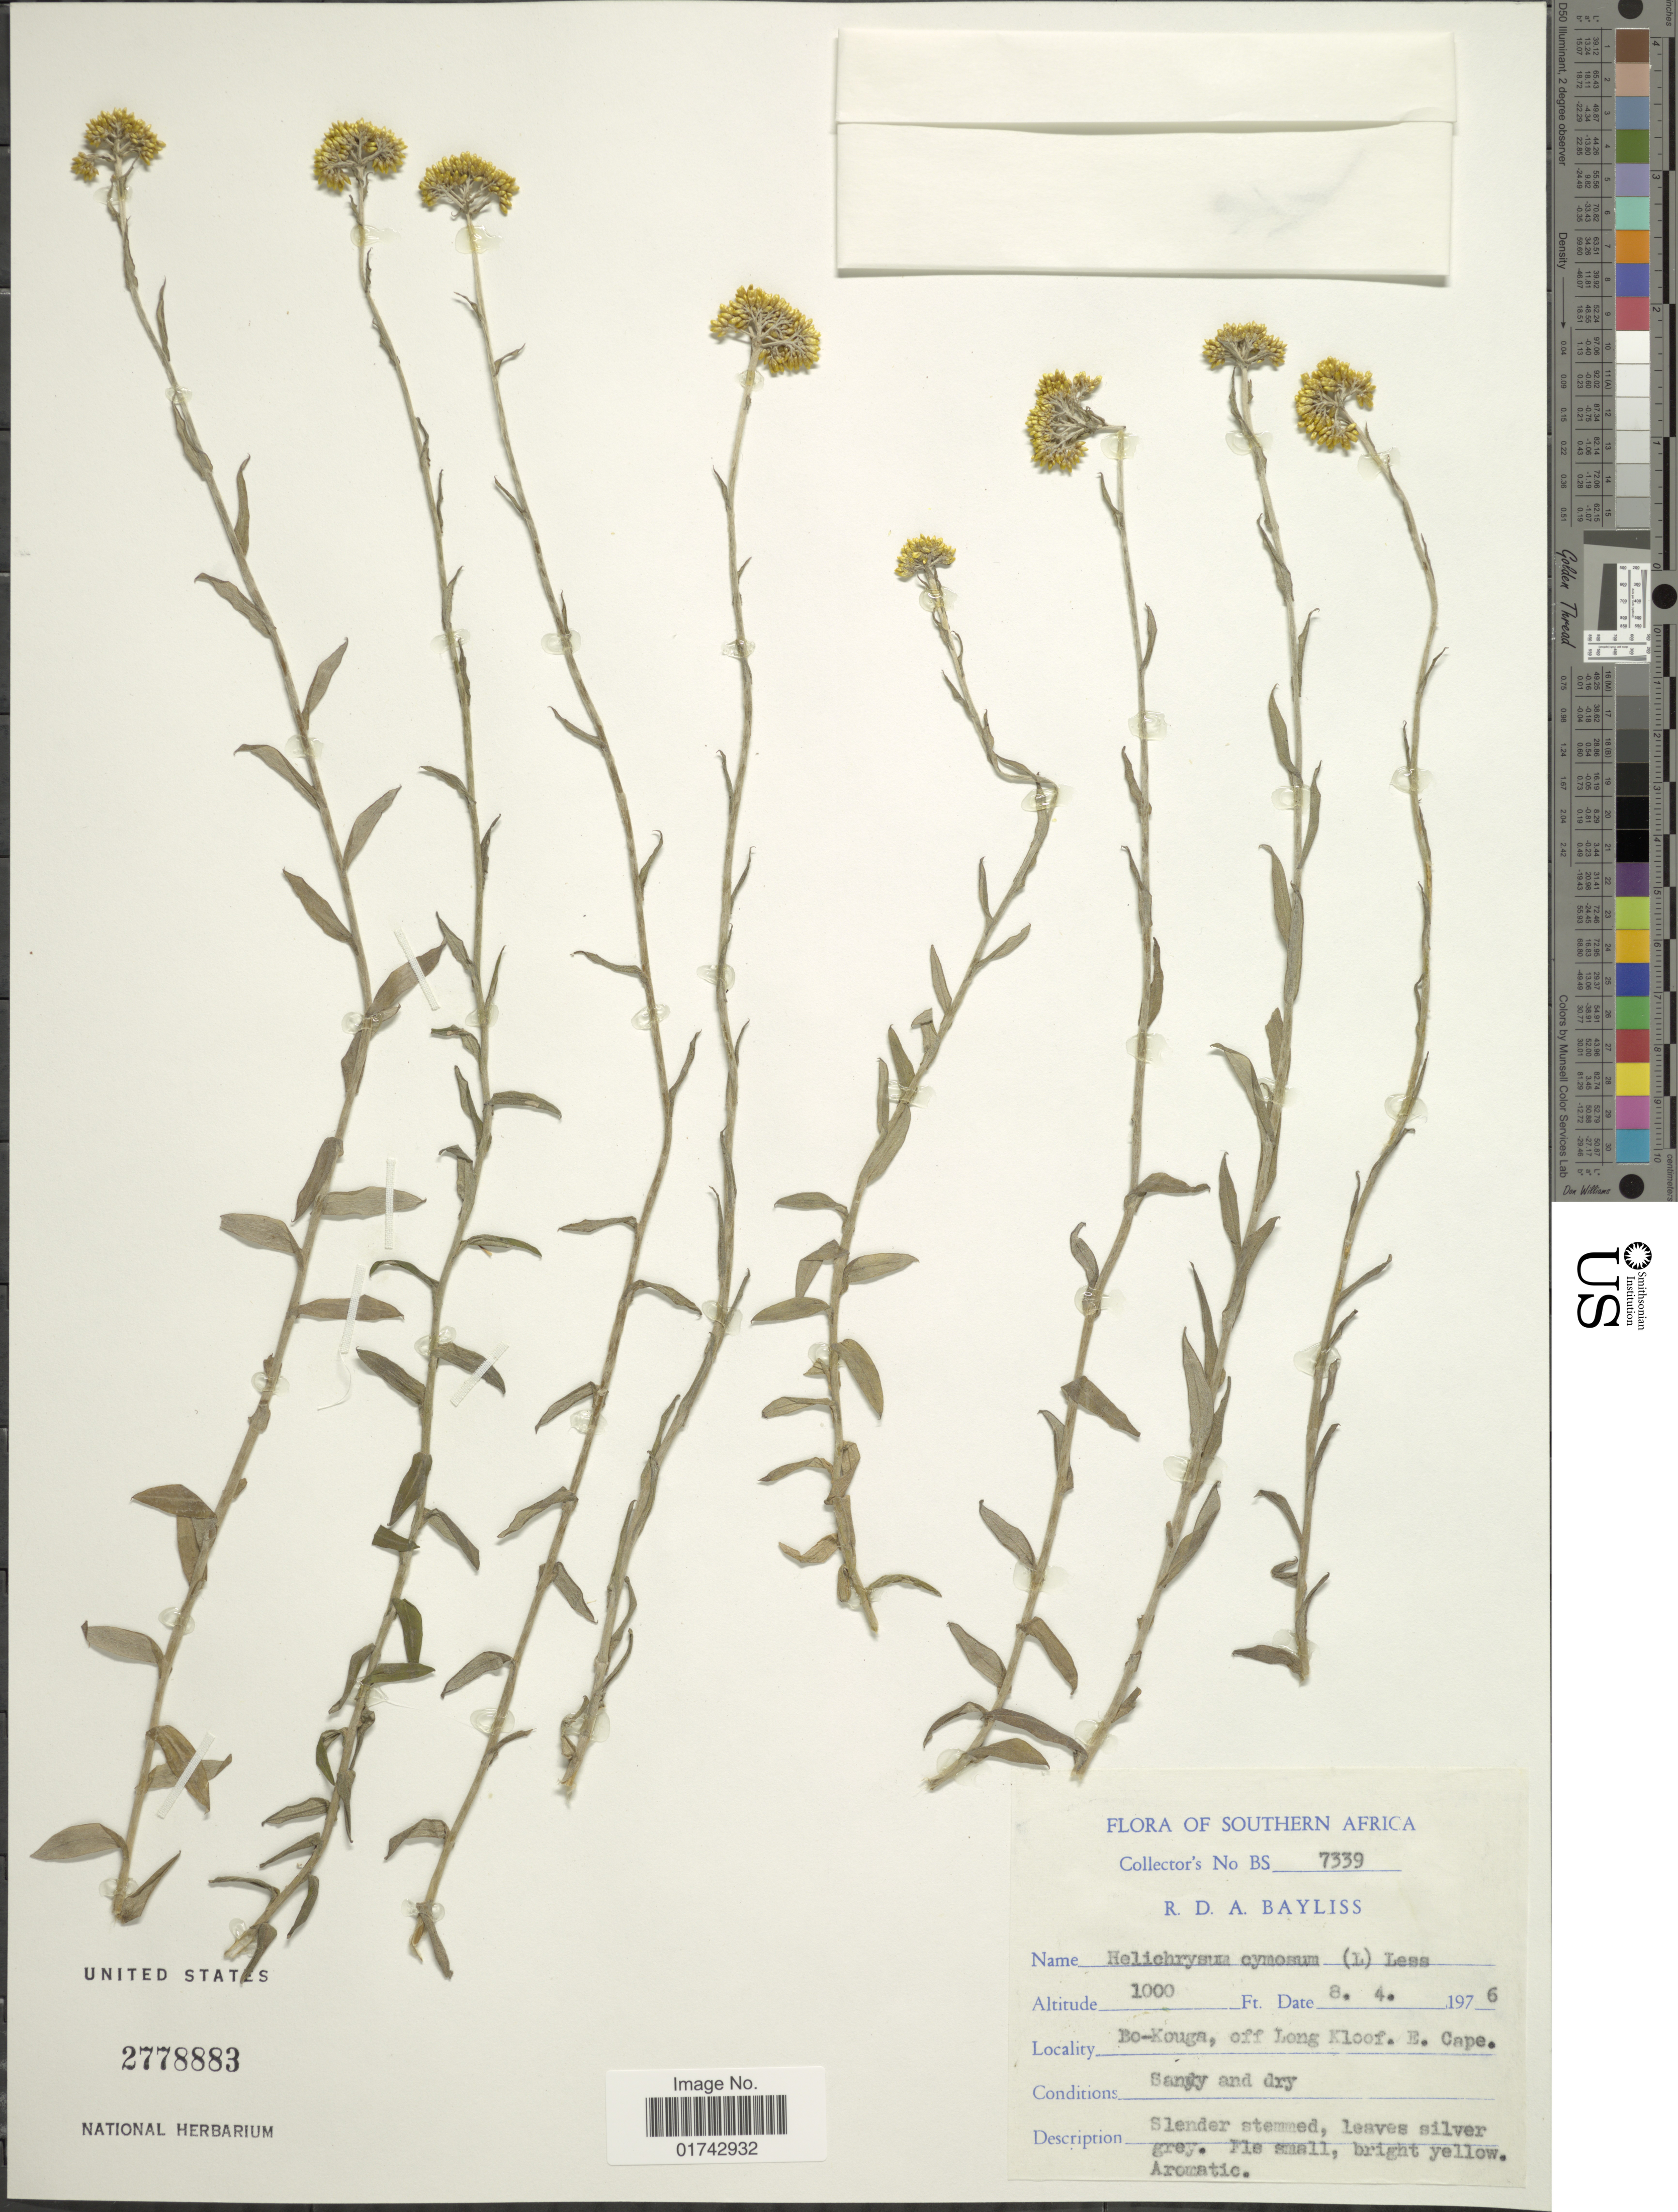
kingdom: Plantae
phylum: Tracheophyta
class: Magnoliopsida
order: Asterales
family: Asteraceae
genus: Helichrysum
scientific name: Helichrysum cymosum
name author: (L.) D. Don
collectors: R. Bayliss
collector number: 7339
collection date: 1976-04-08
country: South Africa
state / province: Eastern Cape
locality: Southern Africa, Bo-Kouga, off LOng Kloof, E. Cape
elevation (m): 305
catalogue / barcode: US 2778883